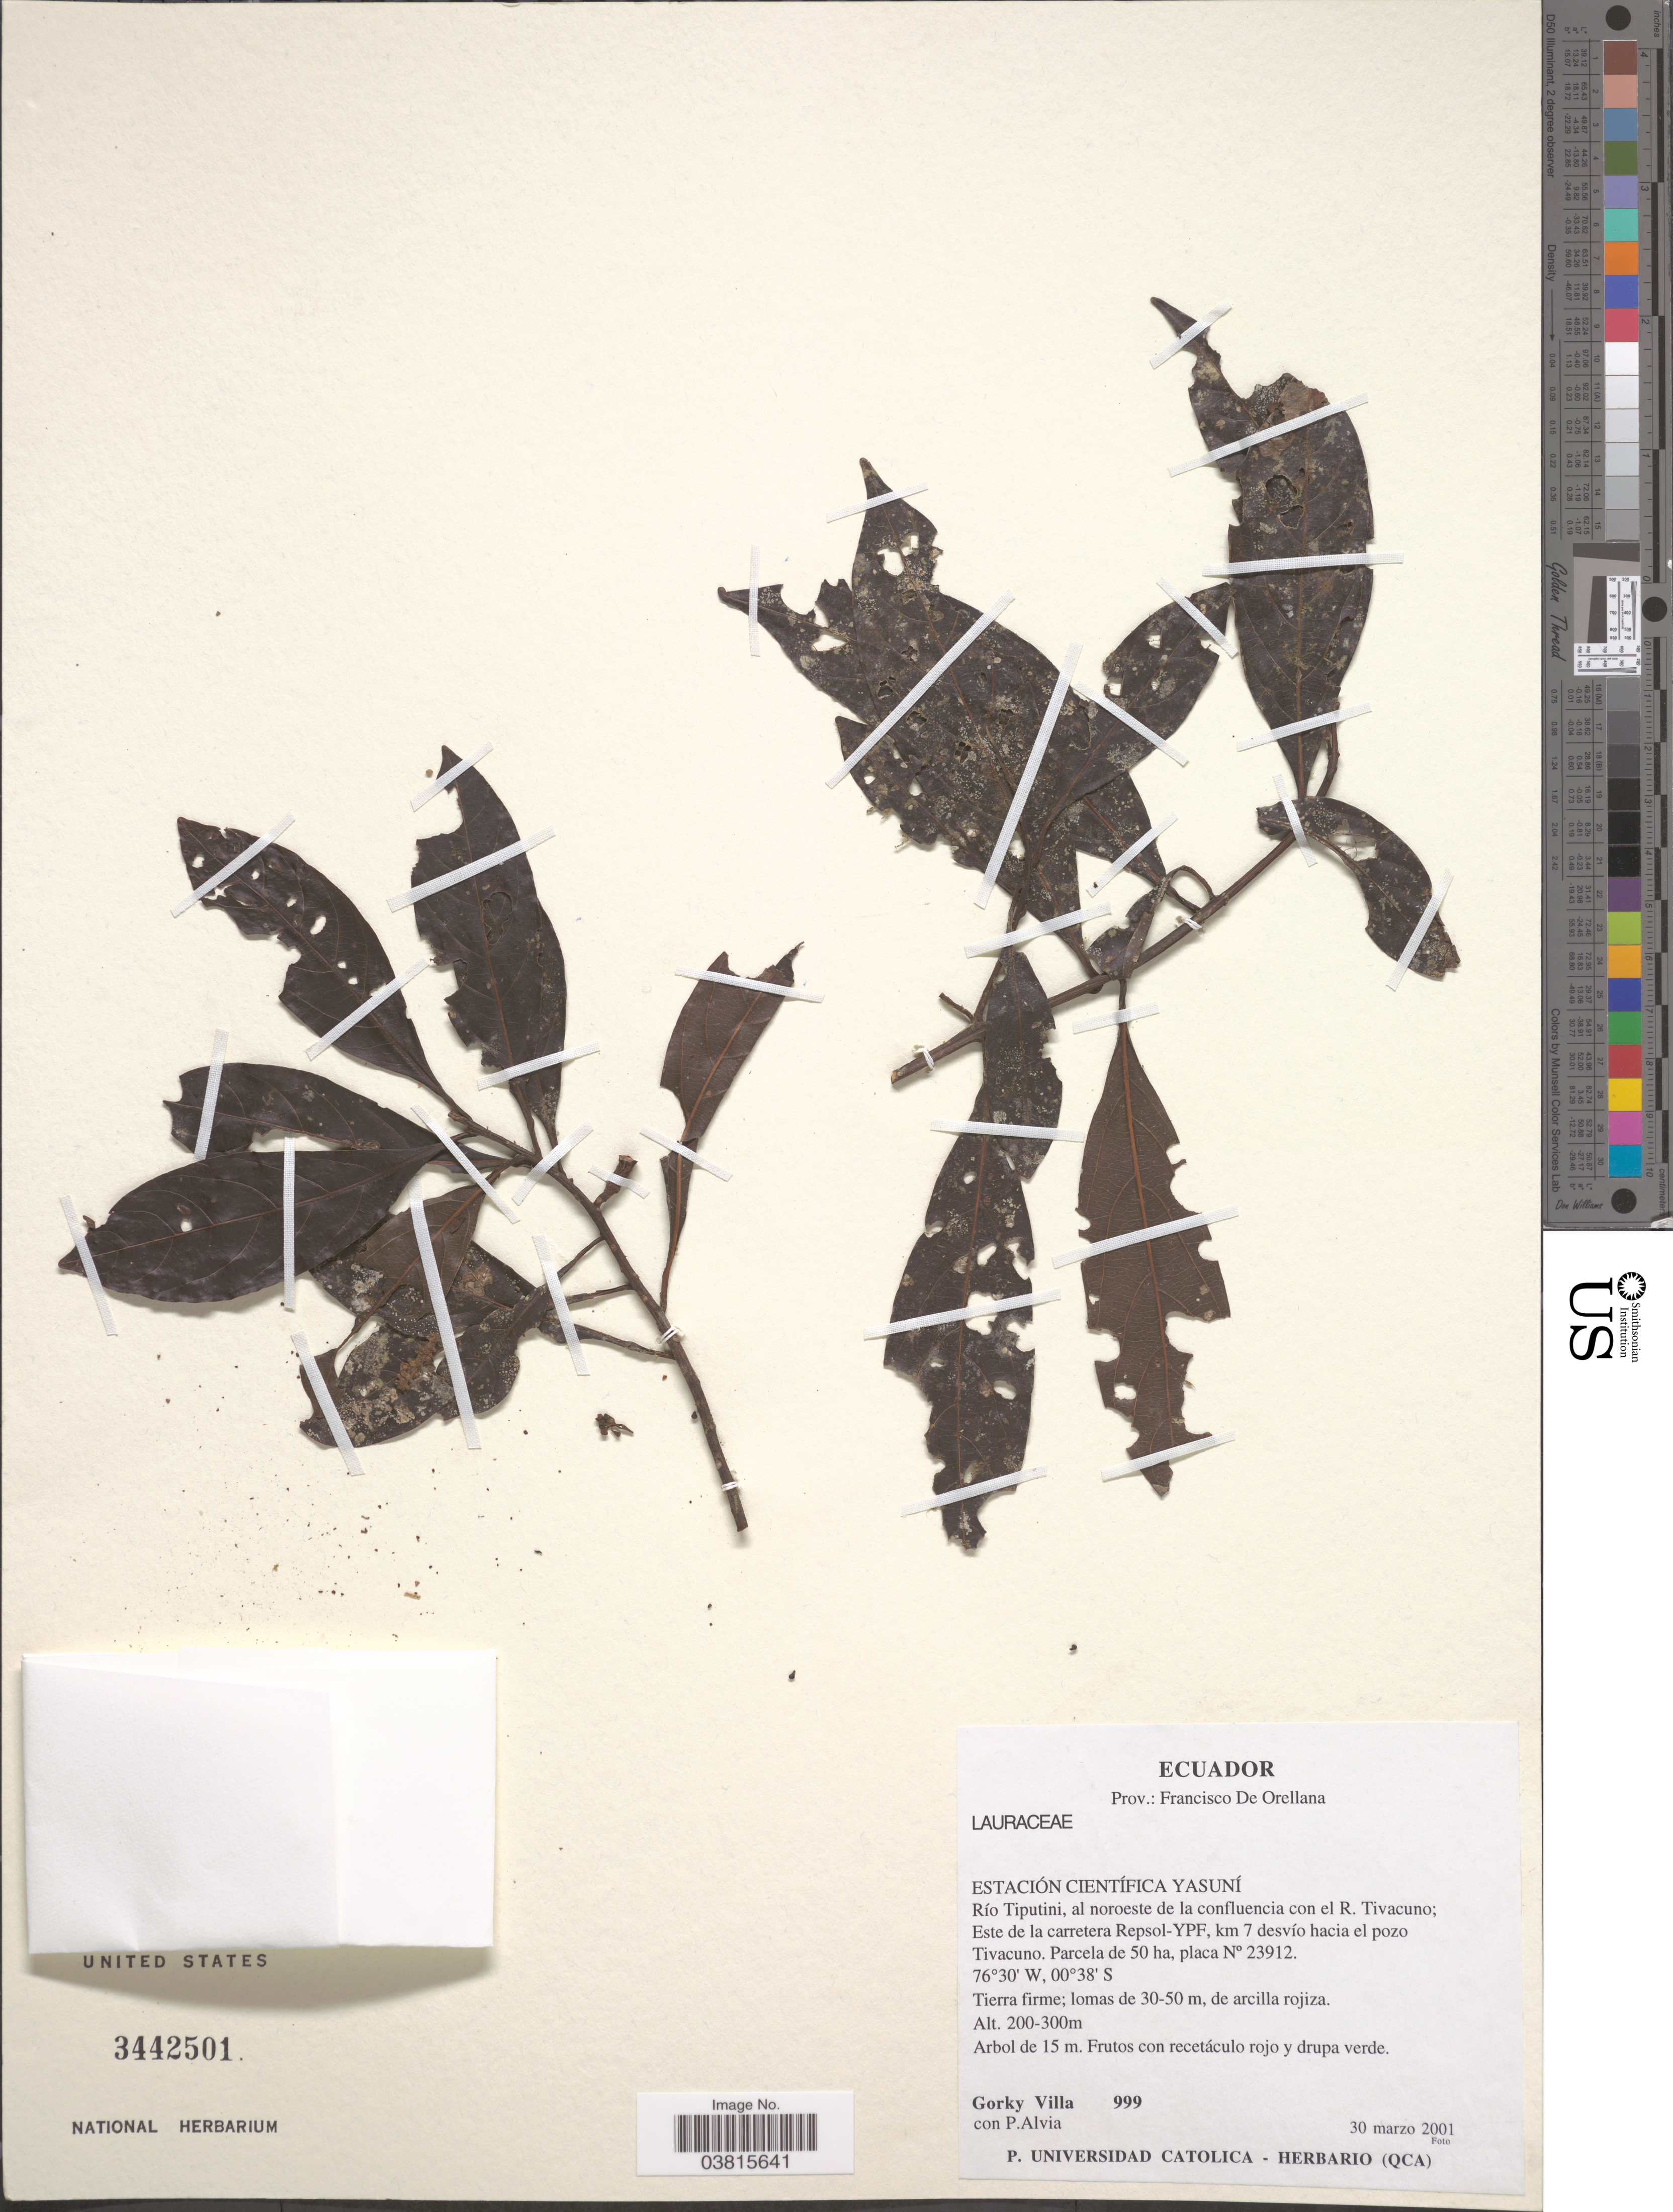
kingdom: Plantae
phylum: Tracheophyta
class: Magnoliopsida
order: Laurales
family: Lauraceae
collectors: G. Villa & P. Alvia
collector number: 999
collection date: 2001-03-30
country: Ecuador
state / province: Orellana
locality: Prov.: Francisco De Orellana. Estación Científica Yasuní. Río Tiputini, al noroeste de la confluencia con el R. Tivacuno; Este de la carretera Repsol-YPF, km 7 desvío hacia el pozo Tivacuno. Parcela de 50 ha, placa No. 23912.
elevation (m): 200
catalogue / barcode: US 3442501